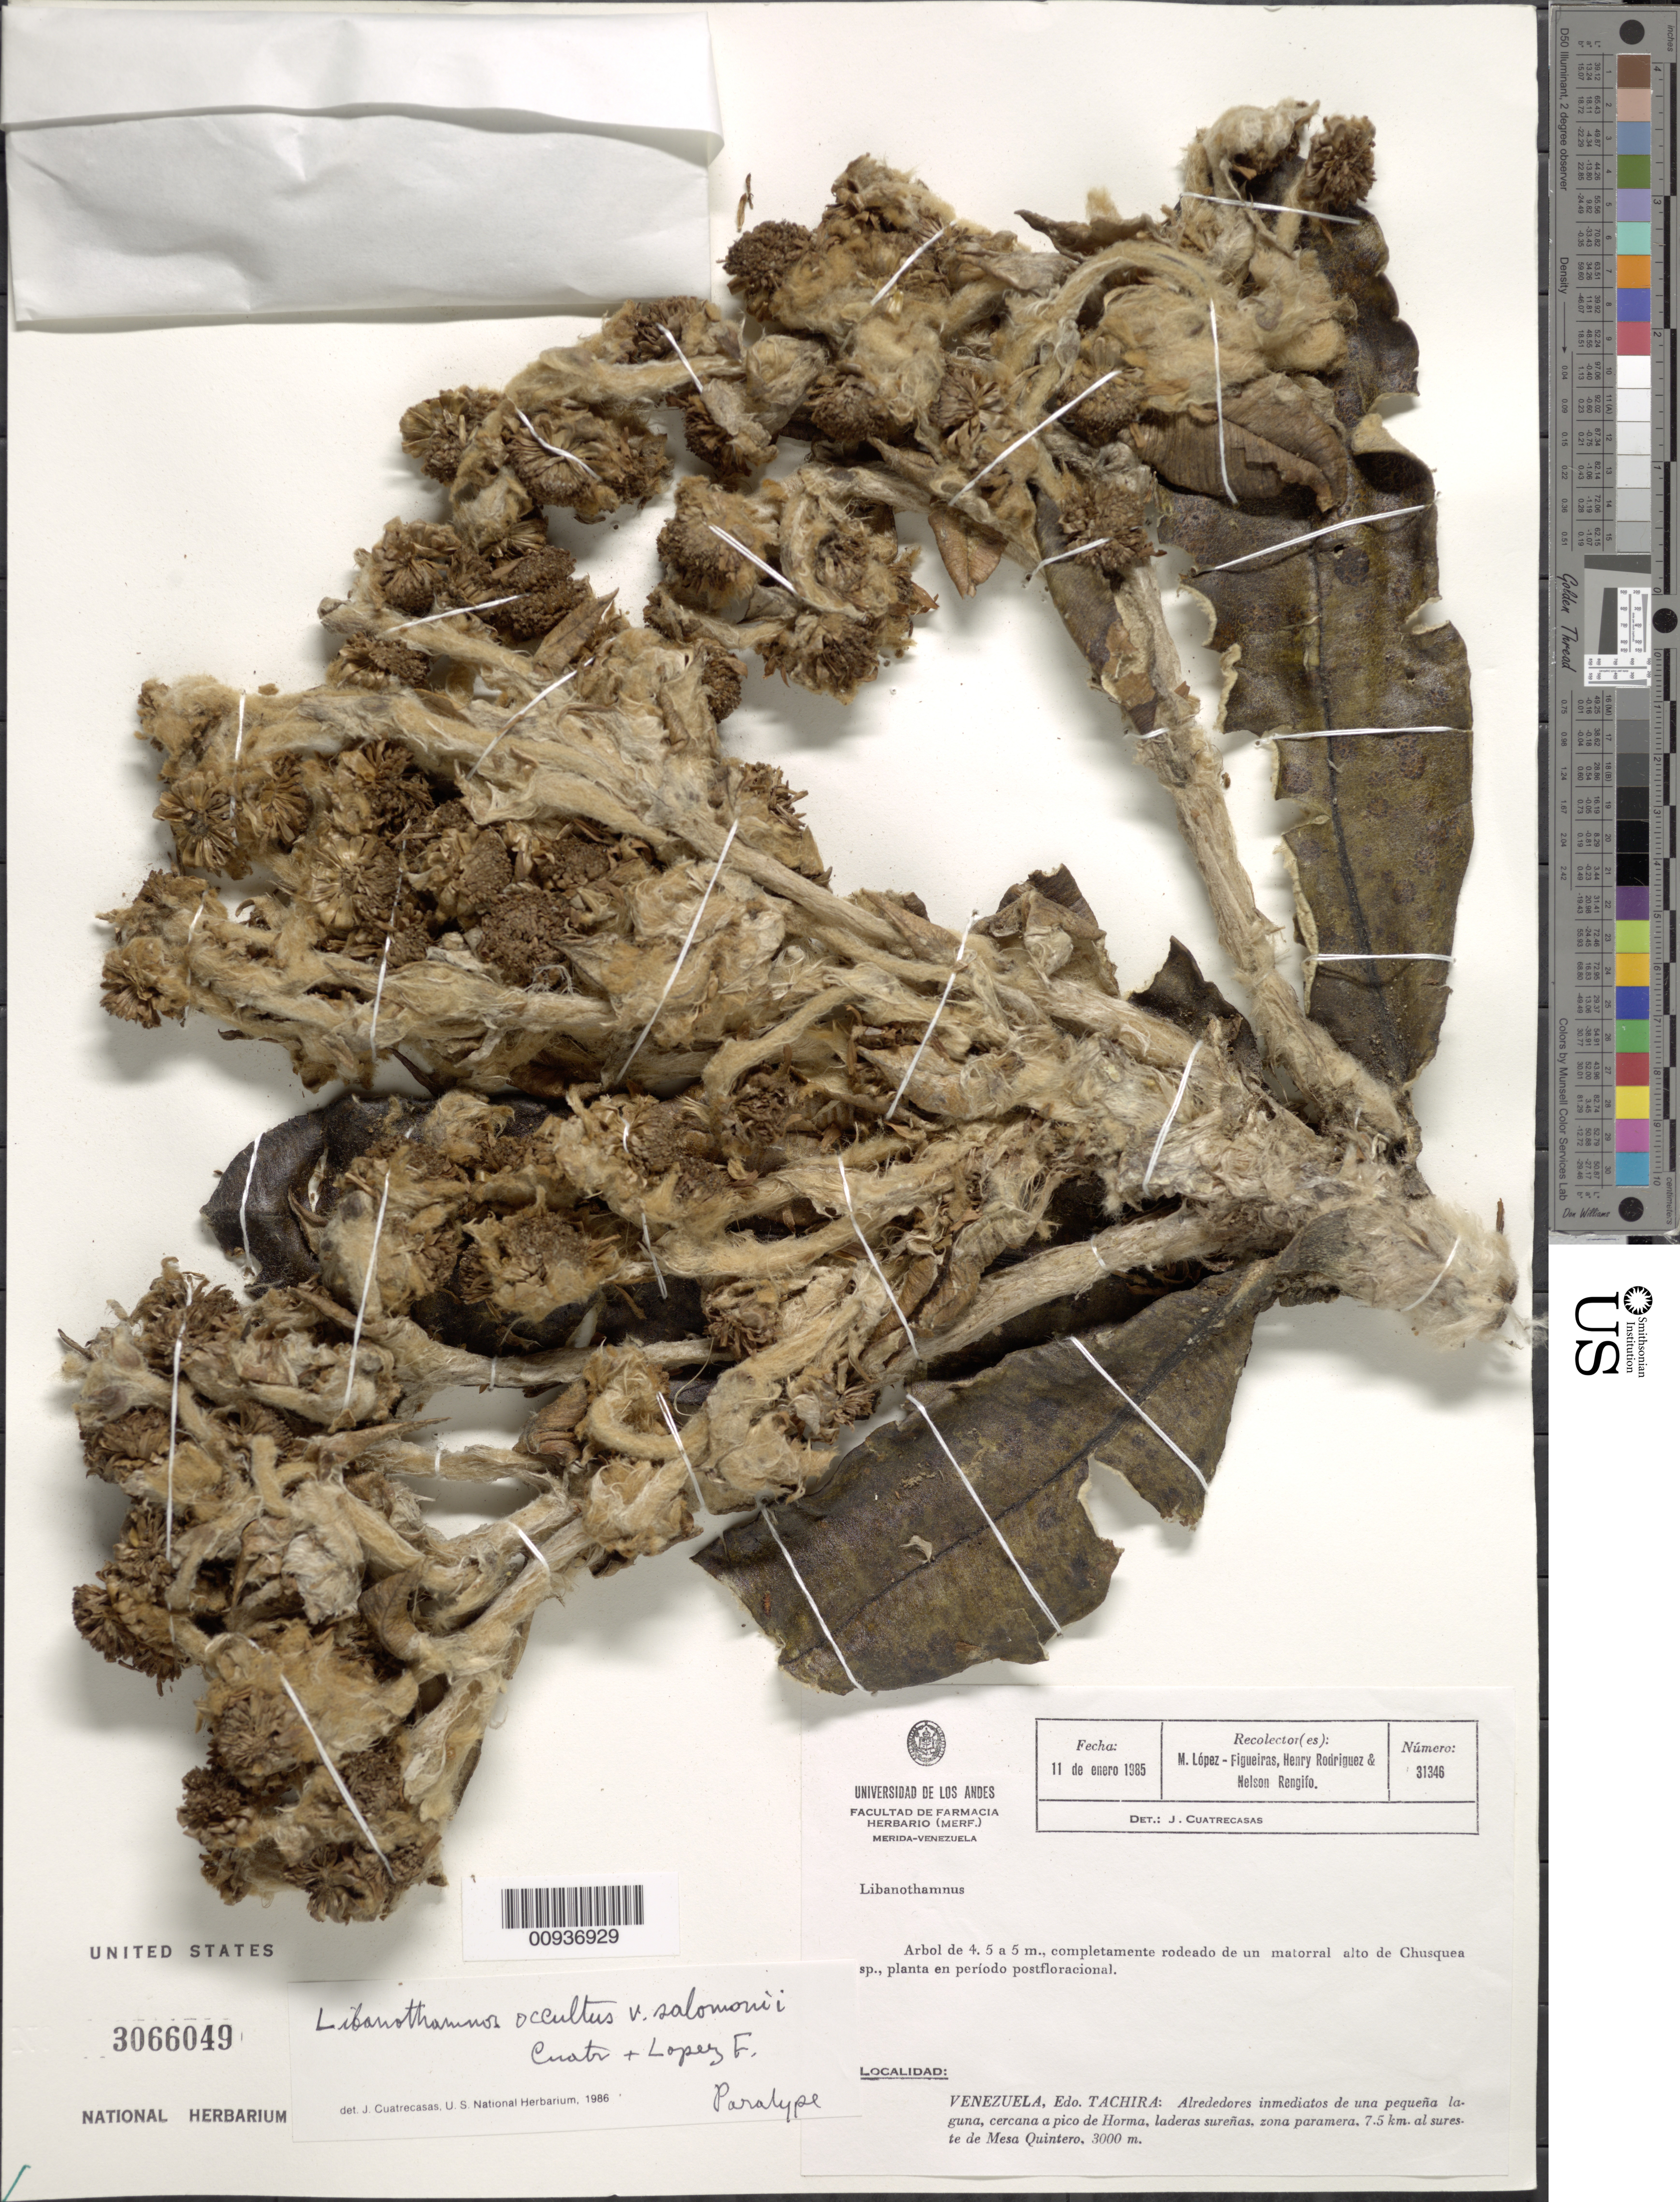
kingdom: Plantae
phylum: Tracheophyta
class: Magnoliopsida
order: Asterales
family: Asteraceae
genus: Libanothamnus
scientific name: Libanothamnus occultus subsp. occultus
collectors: M. López Figueiras, H. A. Rodriguez & N. Rengifo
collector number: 31346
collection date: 1985-01-11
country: Venezuela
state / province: Tachira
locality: Alrededores immediatos de una pequena laguna, cercana a pico de Horm, laderas surenas, zona paramera, 7.5 km al sureste de Mesa Quintero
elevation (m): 3000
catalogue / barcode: US 3066049